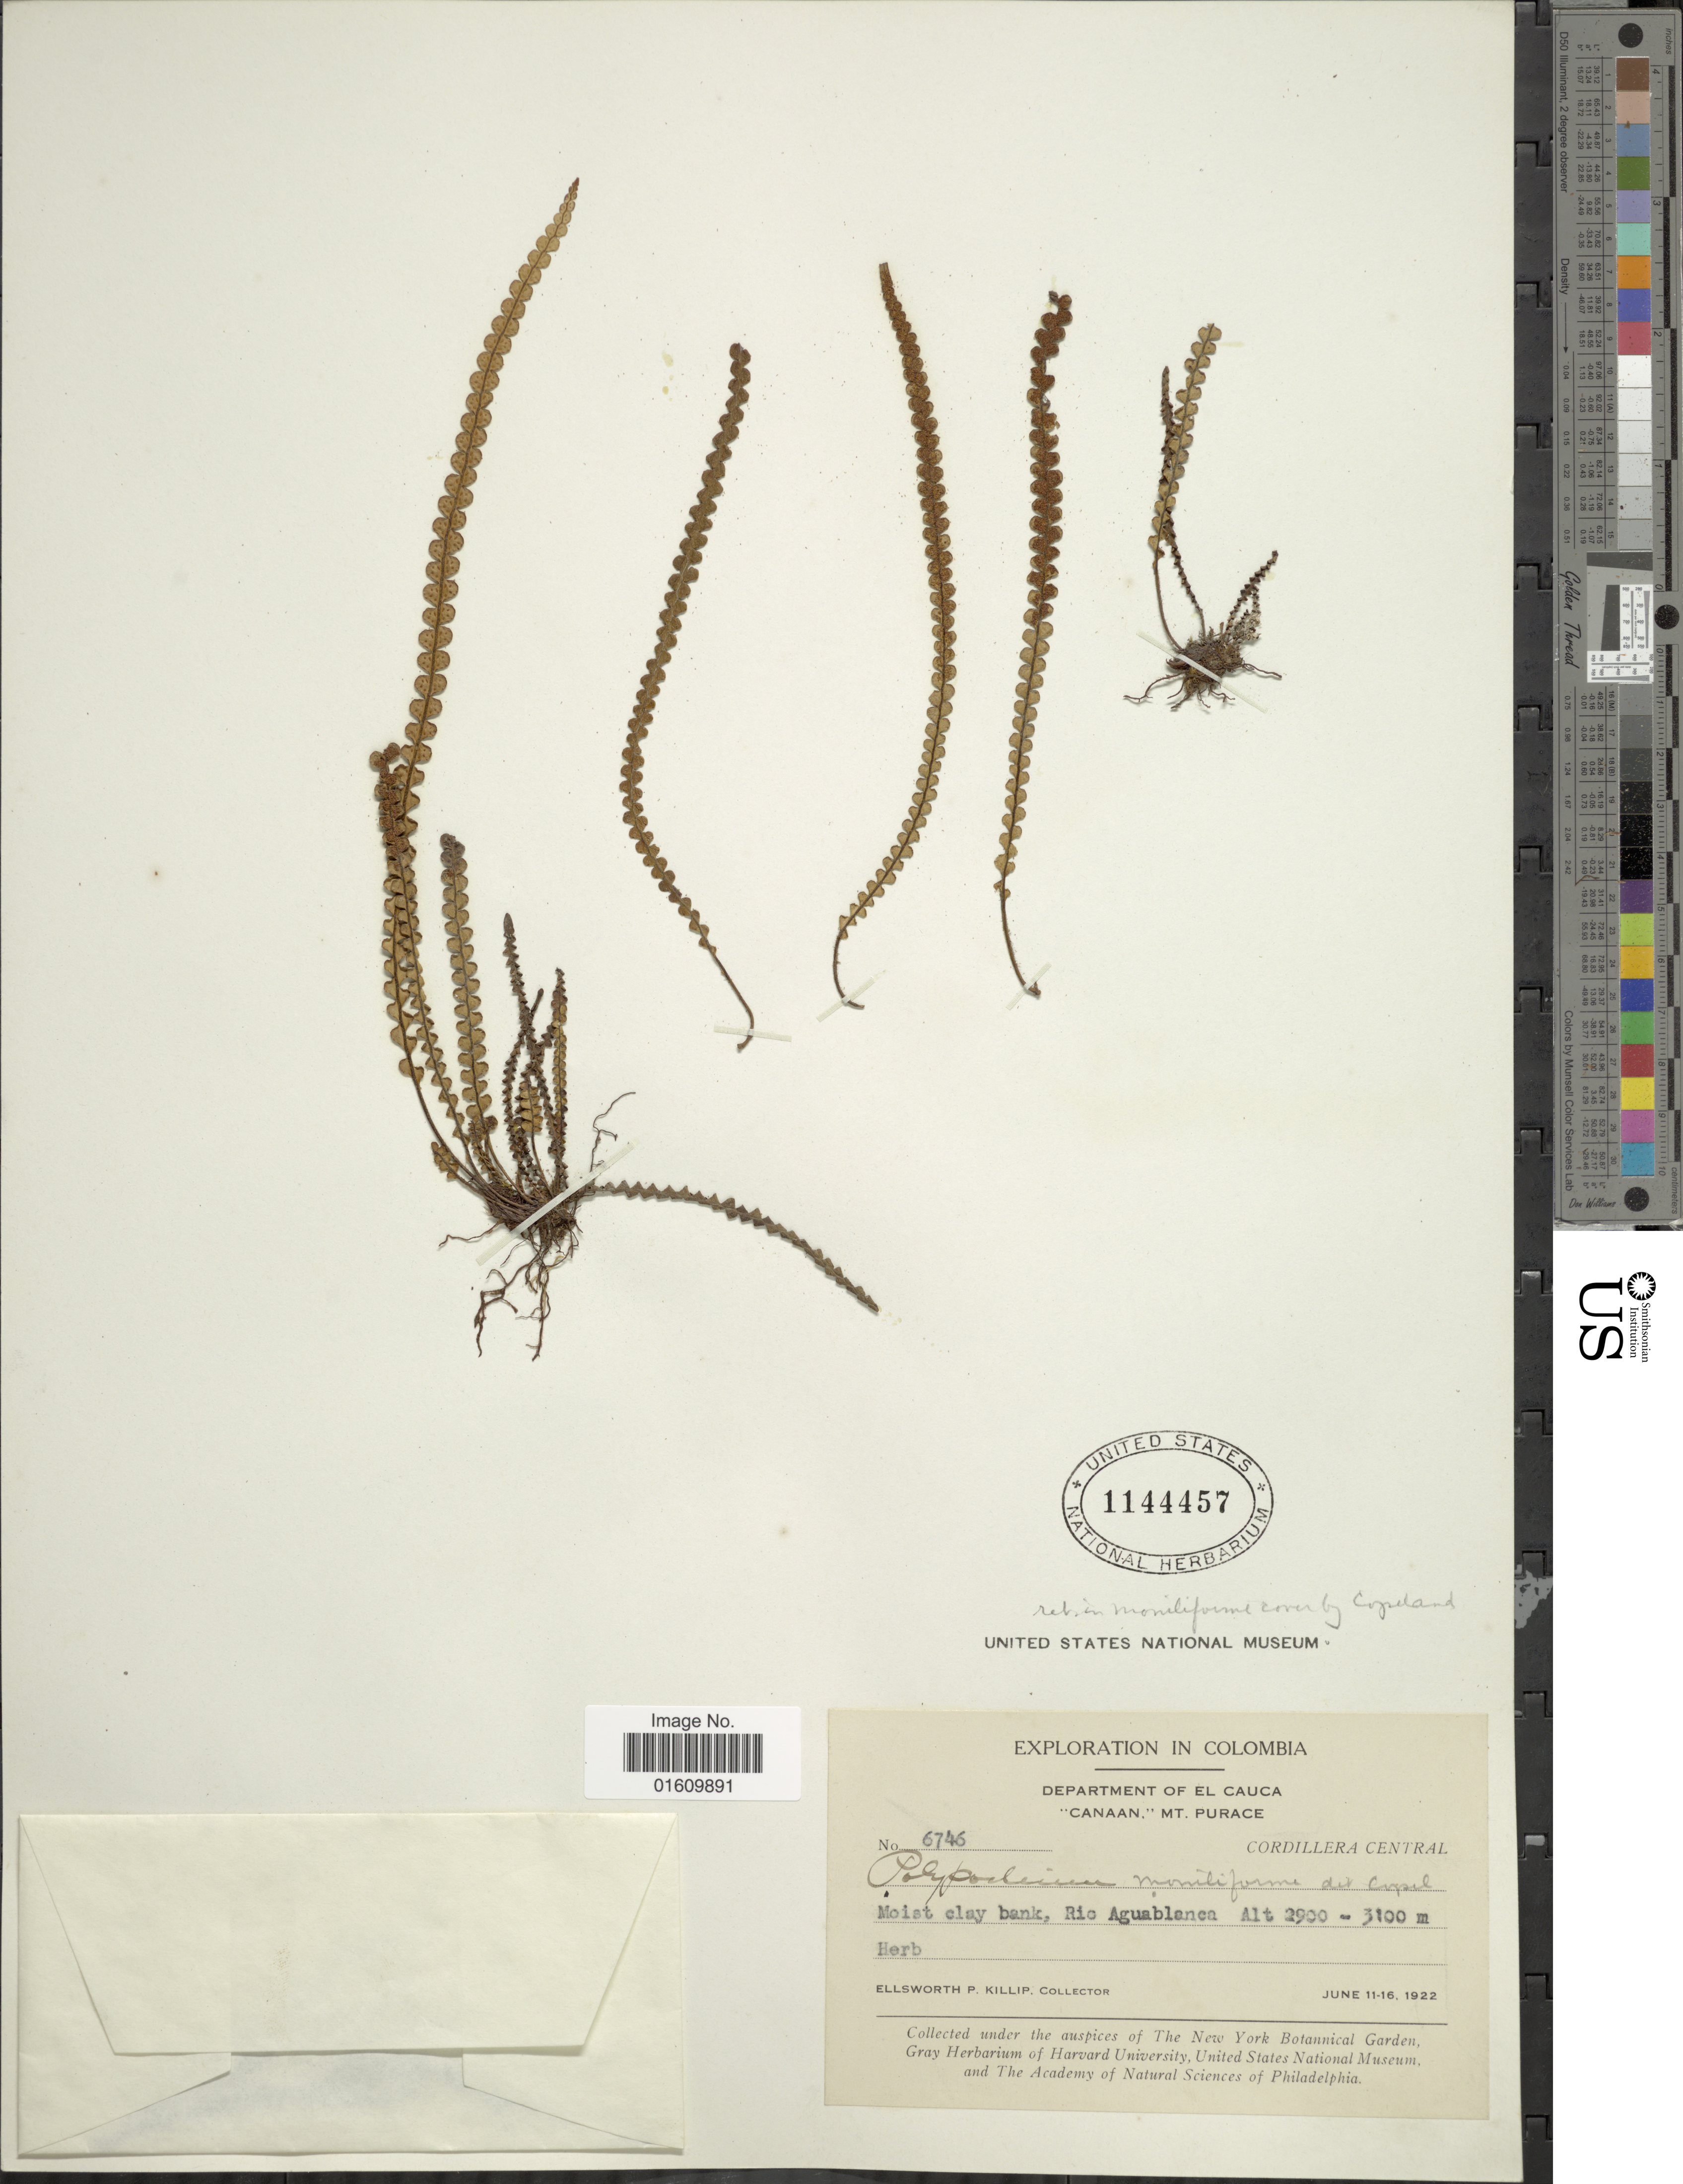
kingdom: Plantae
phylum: Tracheophyta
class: Polypodiopsida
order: Polypodiales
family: Polypodiaceae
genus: Melpomene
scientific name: Melpomene moniliformis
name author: (Lag. ex Sw.) A.R. Sm. & R.C. Moran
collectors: E. P. Killip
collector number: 6746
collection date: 1922-06-11/1922-06-13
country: Colombia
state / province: Cauca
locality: Department of El Cauca "Canaan" Mt. Purance, Cordillera Central, Moist clay bank, Rio Aguablanca.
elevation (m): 2900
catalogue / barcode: US 1144457